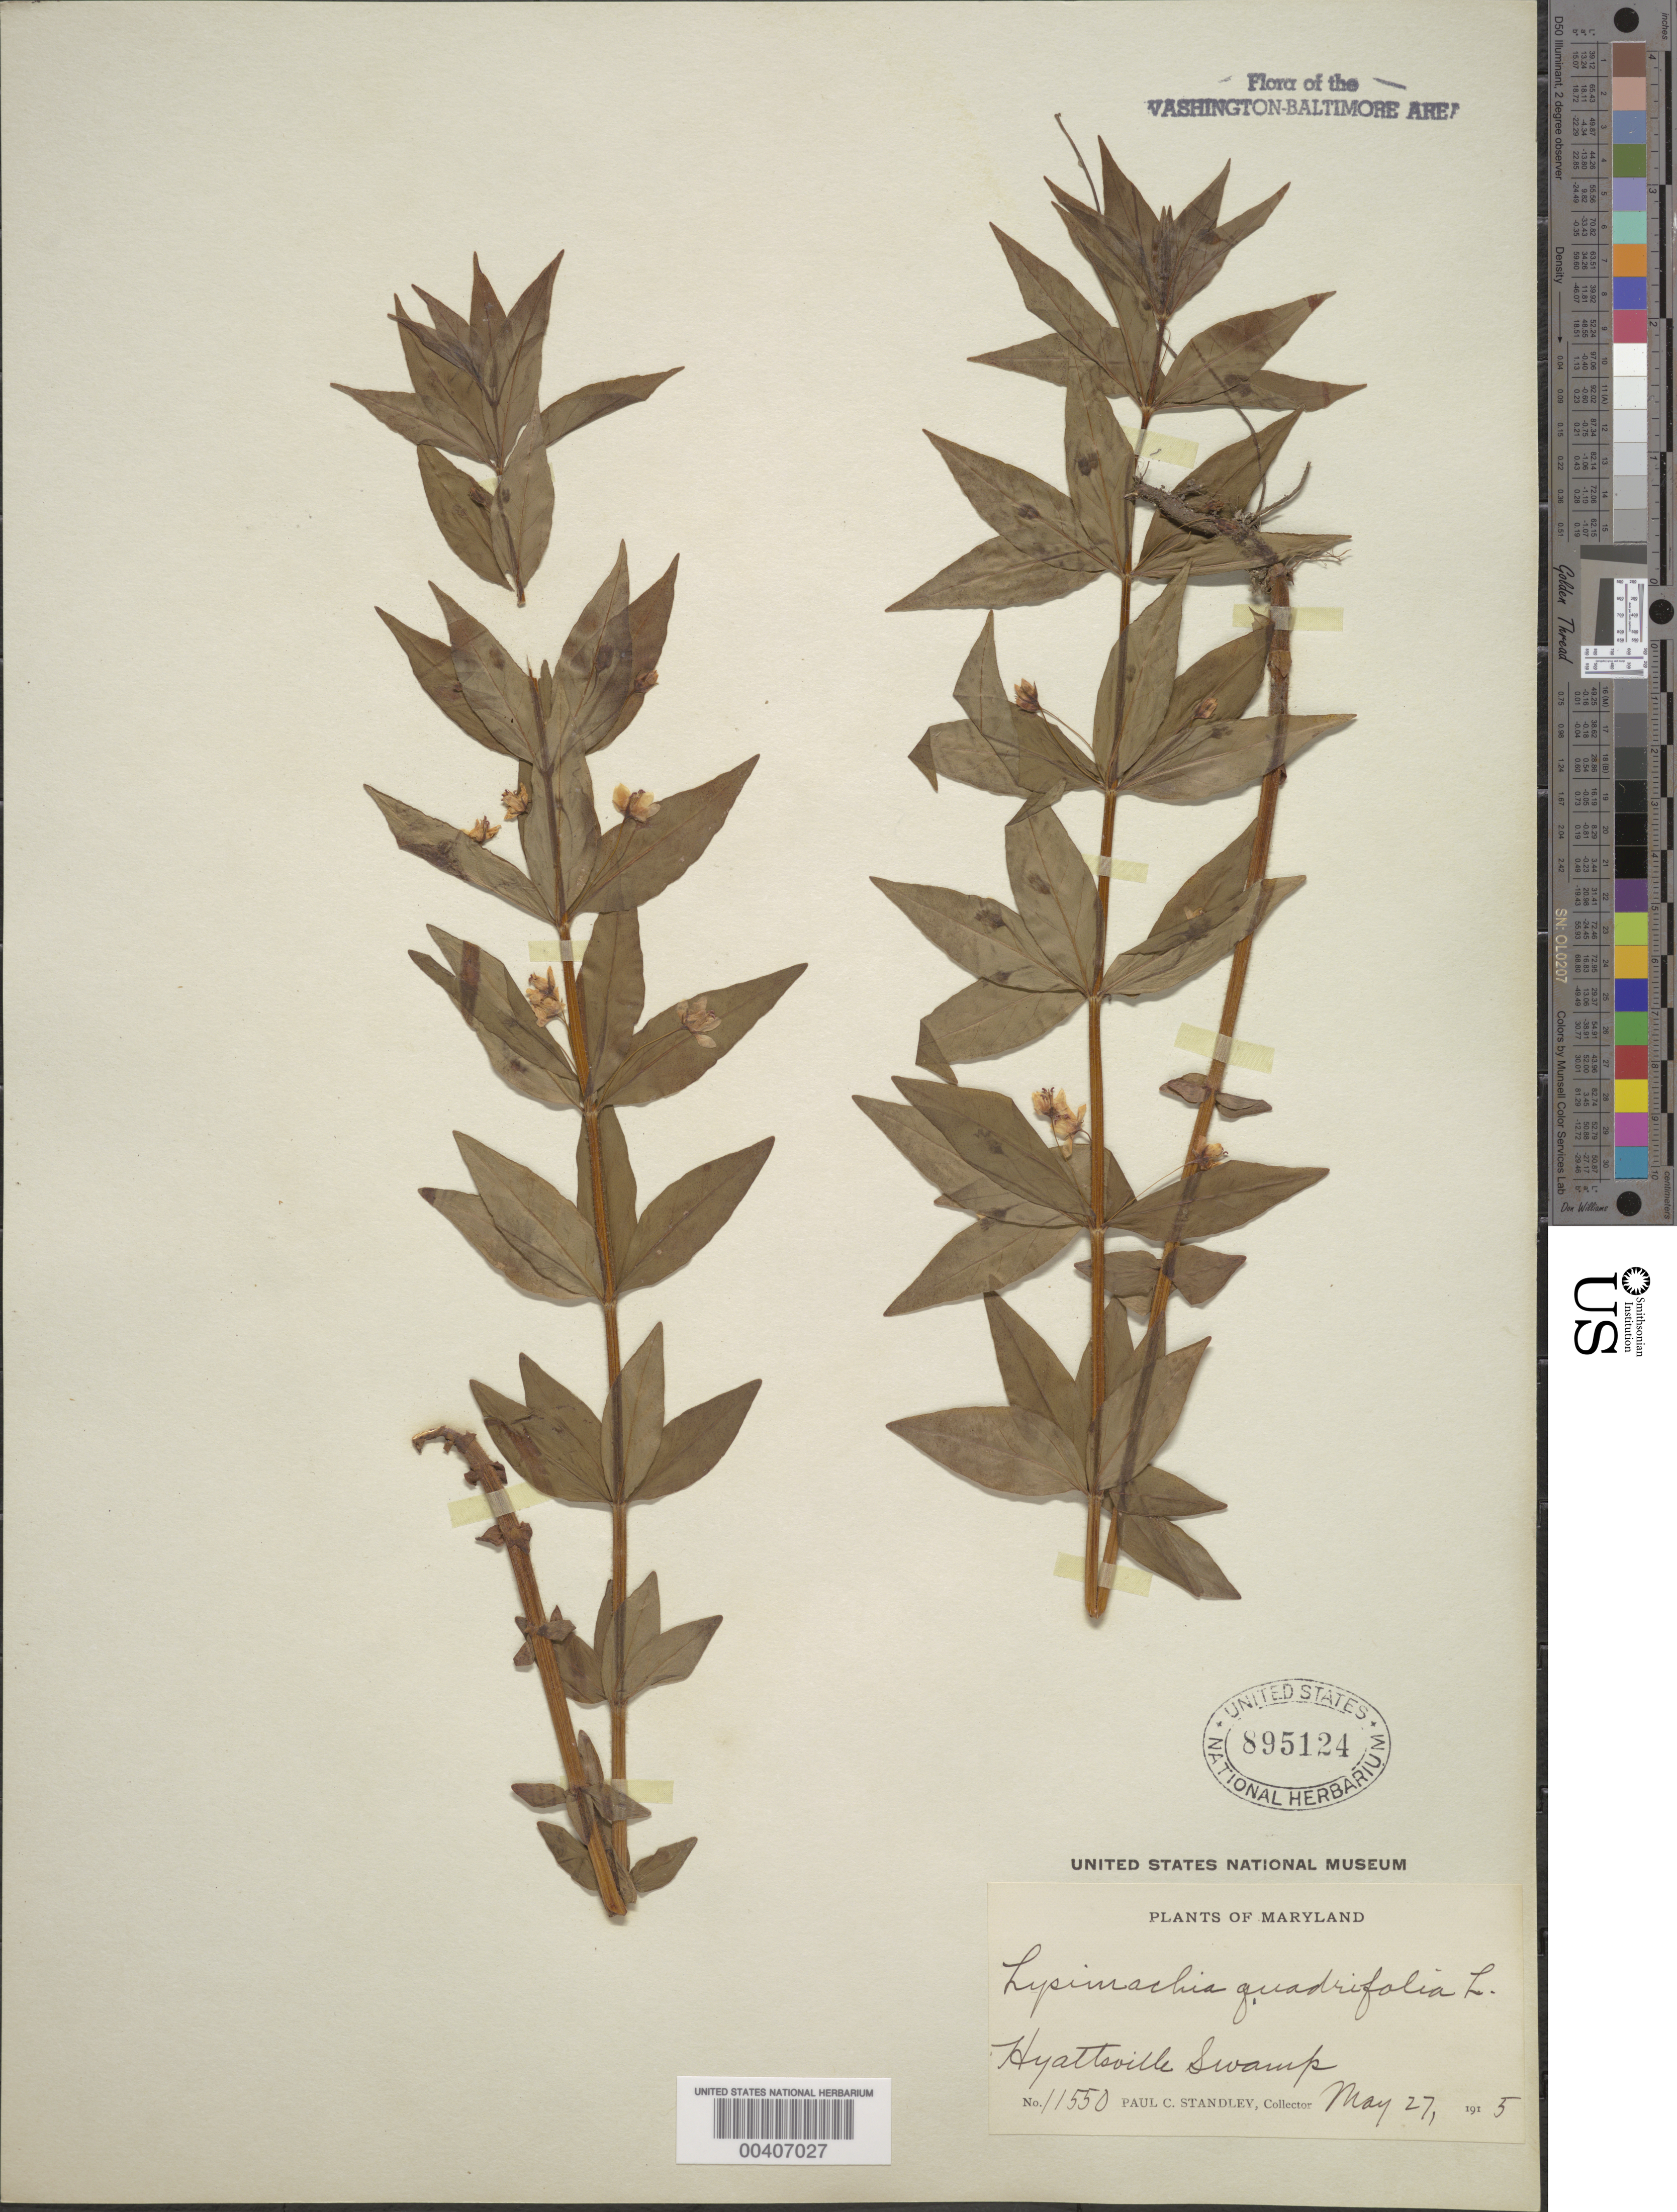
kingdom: Plantae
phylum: Tracheophyta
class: Magnoliopsida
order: Ericales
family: Primulaceae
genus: Lysimachia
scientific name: Lysimachia quadrifolia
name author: L.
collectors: P. C. Standley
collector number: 11550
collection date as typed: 27 May 1915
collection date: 1915-05-27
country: United States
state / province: Maryland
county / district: Prince George's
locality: Hyattsville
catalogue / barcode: US 895124